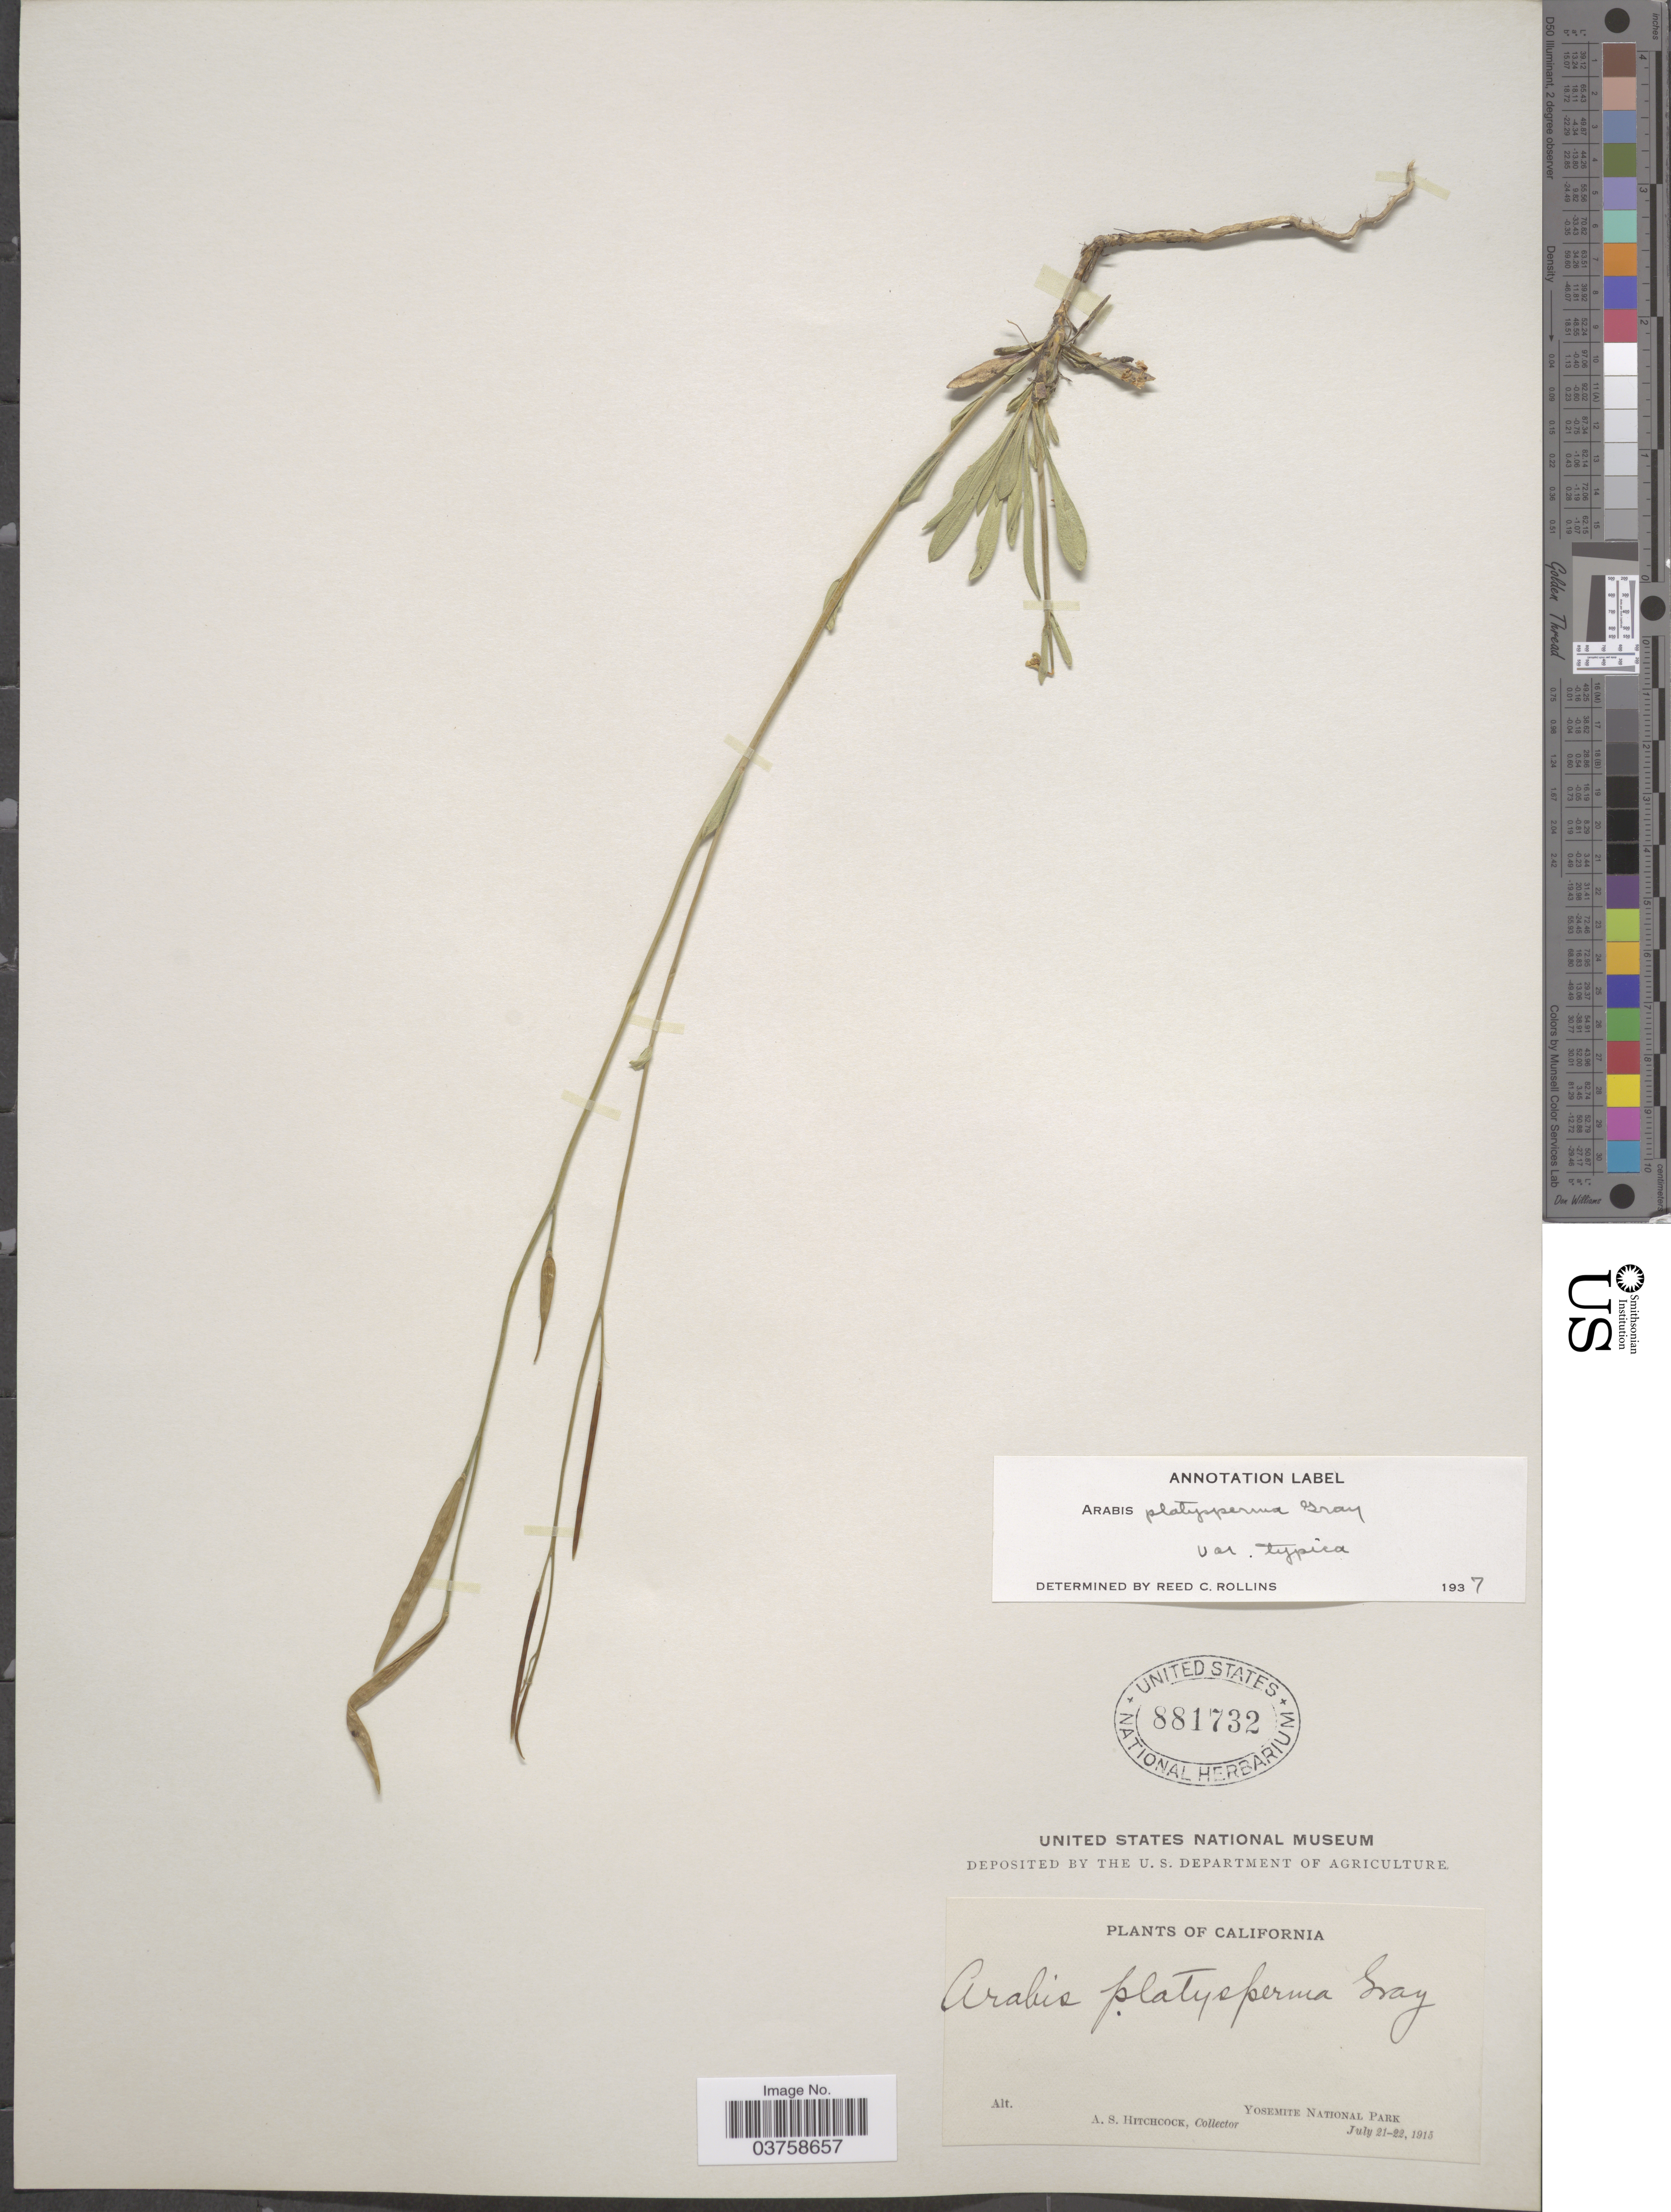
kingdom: Plantae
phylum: Tracheophyta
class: Magnoliopsida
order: Brassicales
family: Brassicaceae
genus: Arabis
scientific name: Arabis platysperma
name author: A. Gray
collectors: A. S. Hitchcock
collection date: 1915-07-21/1915-07-22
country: United States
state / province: California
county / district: Mariposa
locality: Yosemite National Park.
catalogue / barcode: US 881732